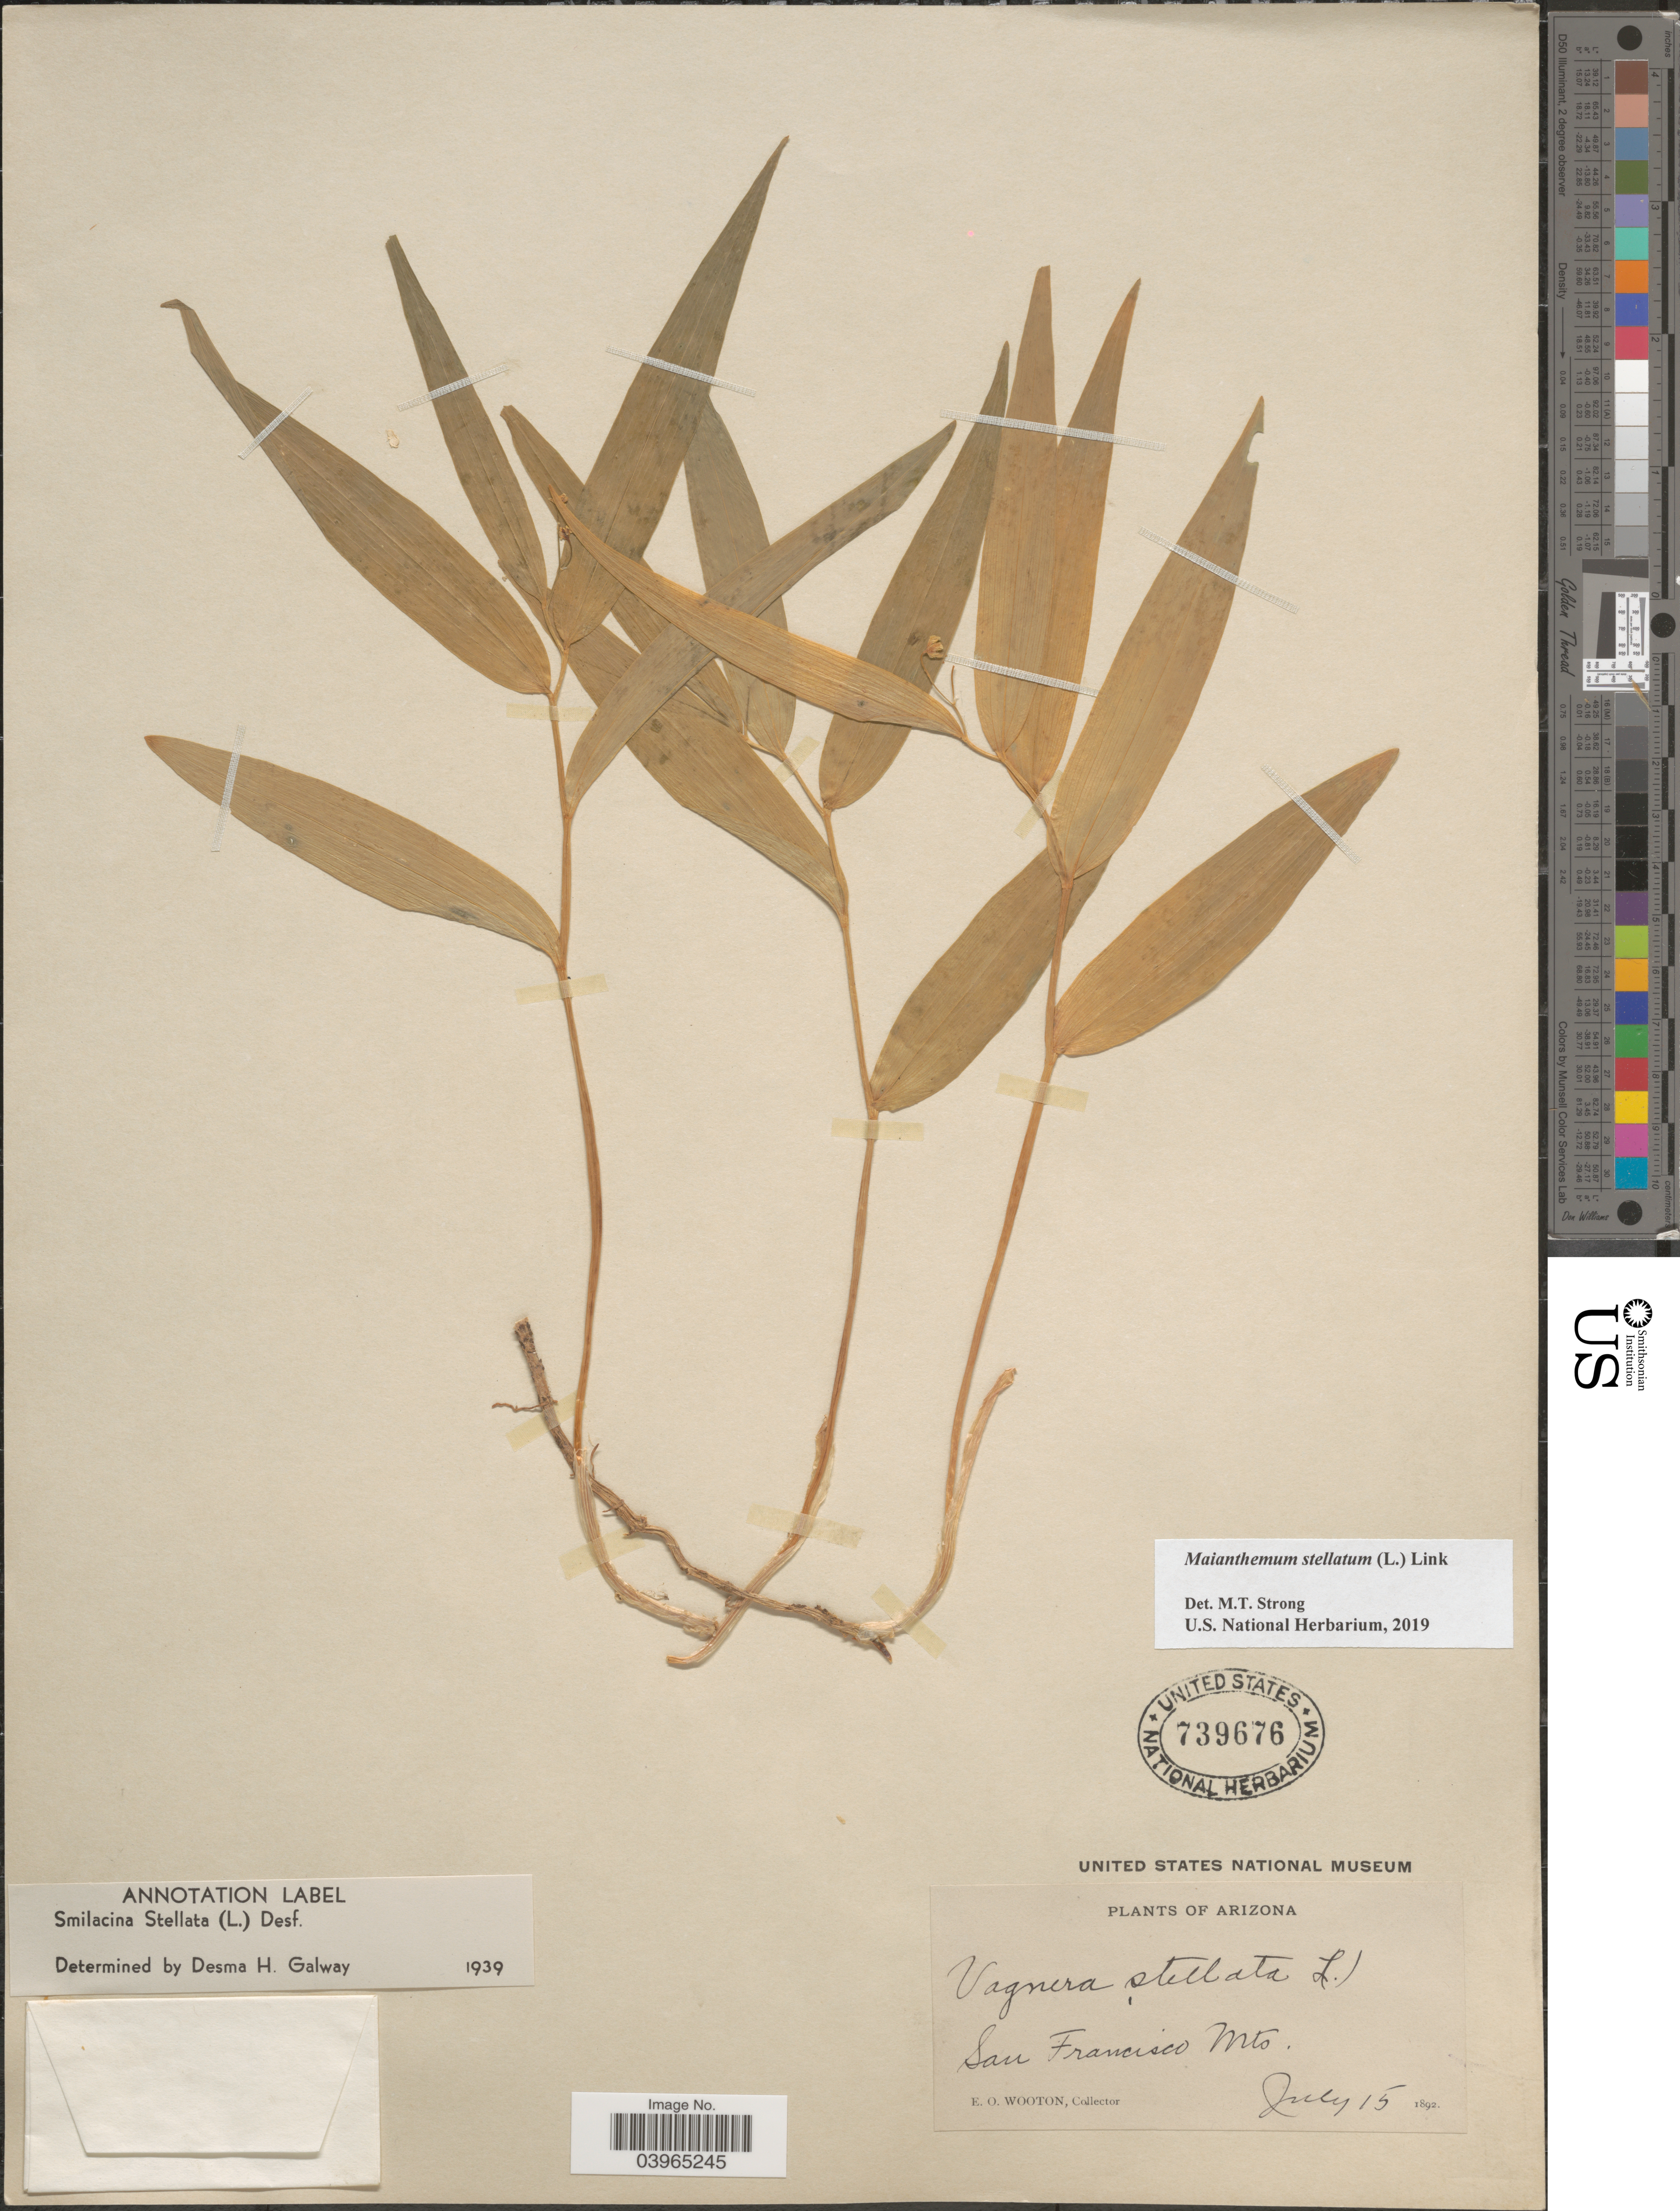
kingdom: Plantae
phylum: Tracheophyta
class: Liliopsida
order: Asparagales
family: Asparagaceae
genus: Maianthemum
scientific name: Maianthemum stellatum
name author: (L.) Link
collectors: E. O. Wooton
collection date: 1892-07-15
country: United States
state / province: Arizona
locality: San Francisco Mts.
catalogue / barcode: US 739676